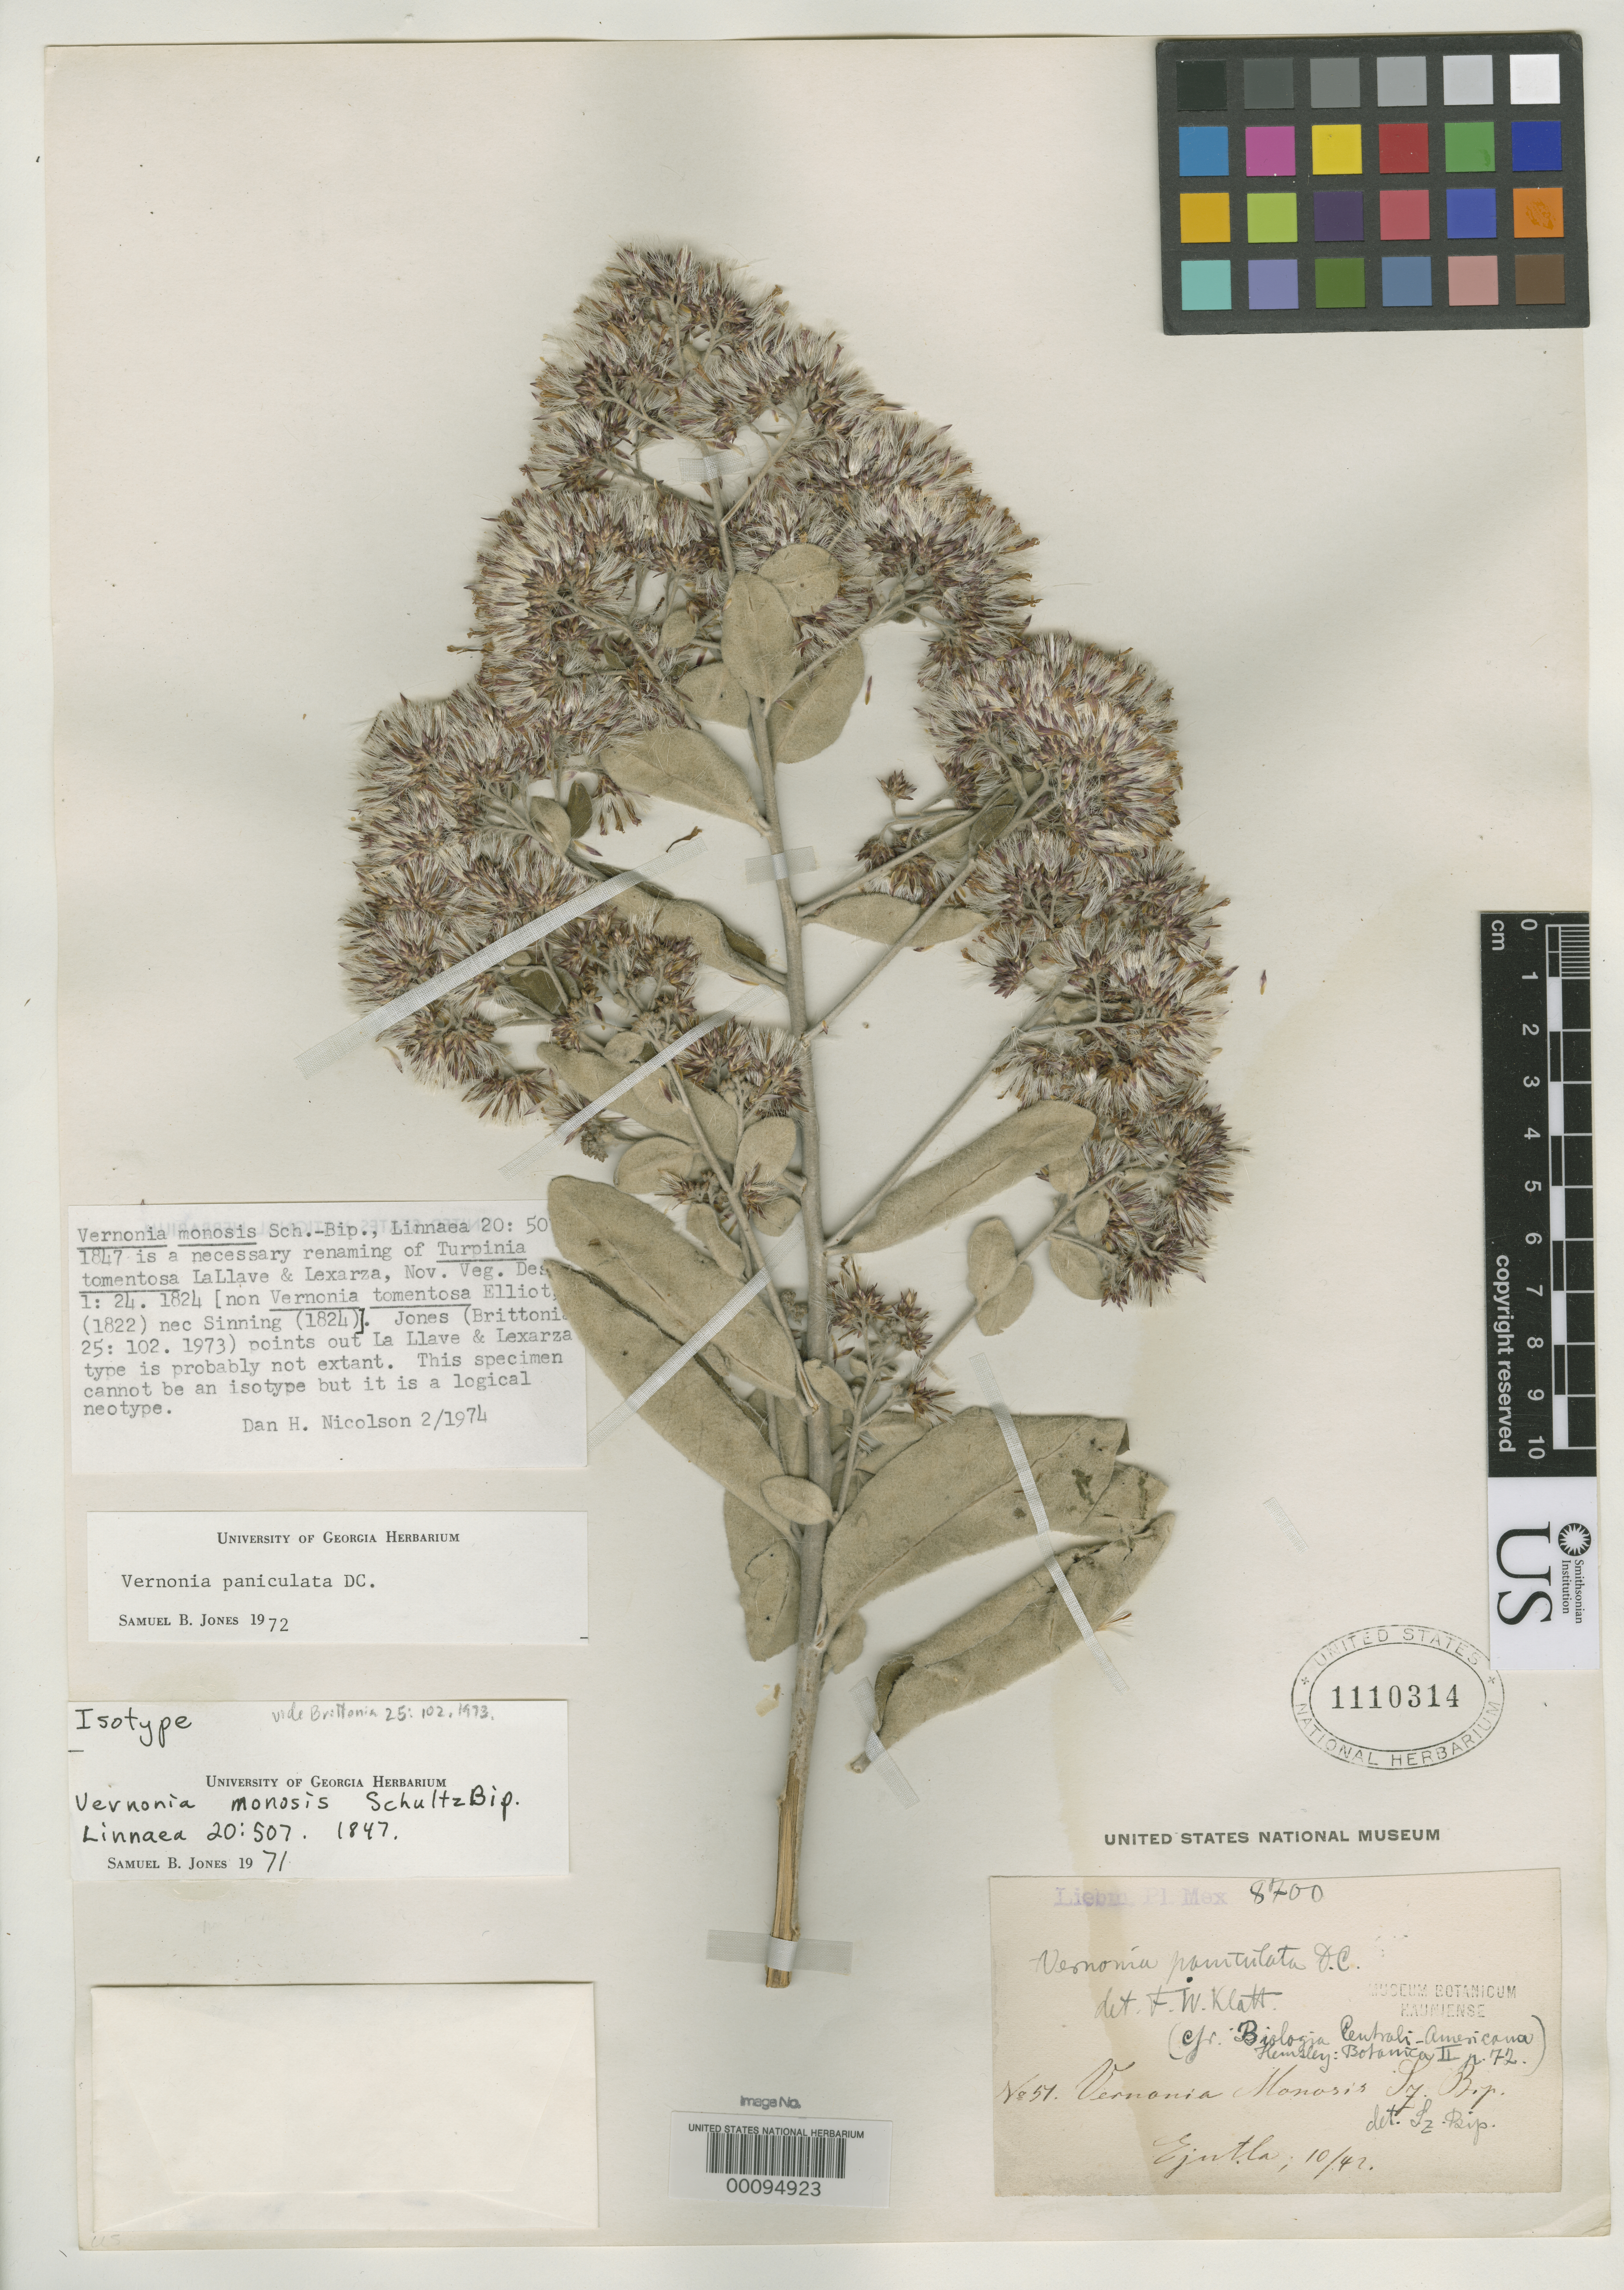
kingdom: Plantae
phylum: Tracheophyta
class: Magnoliopsida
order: Asterales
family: Asteraceae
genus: Turpinia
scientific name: Turpinia tomentosa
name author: La Llave & Lex.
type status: Isoneotype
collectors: F. M. Liebmann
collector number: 51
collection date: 1842-10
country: Mexico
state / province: Oaxaca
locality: Ejutla.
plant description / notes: Indirectly (effectively?) neotypified by S.B. Jones (1973, Brittonia 25:102) by citing "holotype" and "isotype" for Vernonia monosis Sch. Bip., which is apparently a nom. nov. for Turpinia tomentosa. See annotation by D. Nicolson (1974) and attached letter from D. Nicolson to S.B. Jones.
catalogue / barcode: US 1110314